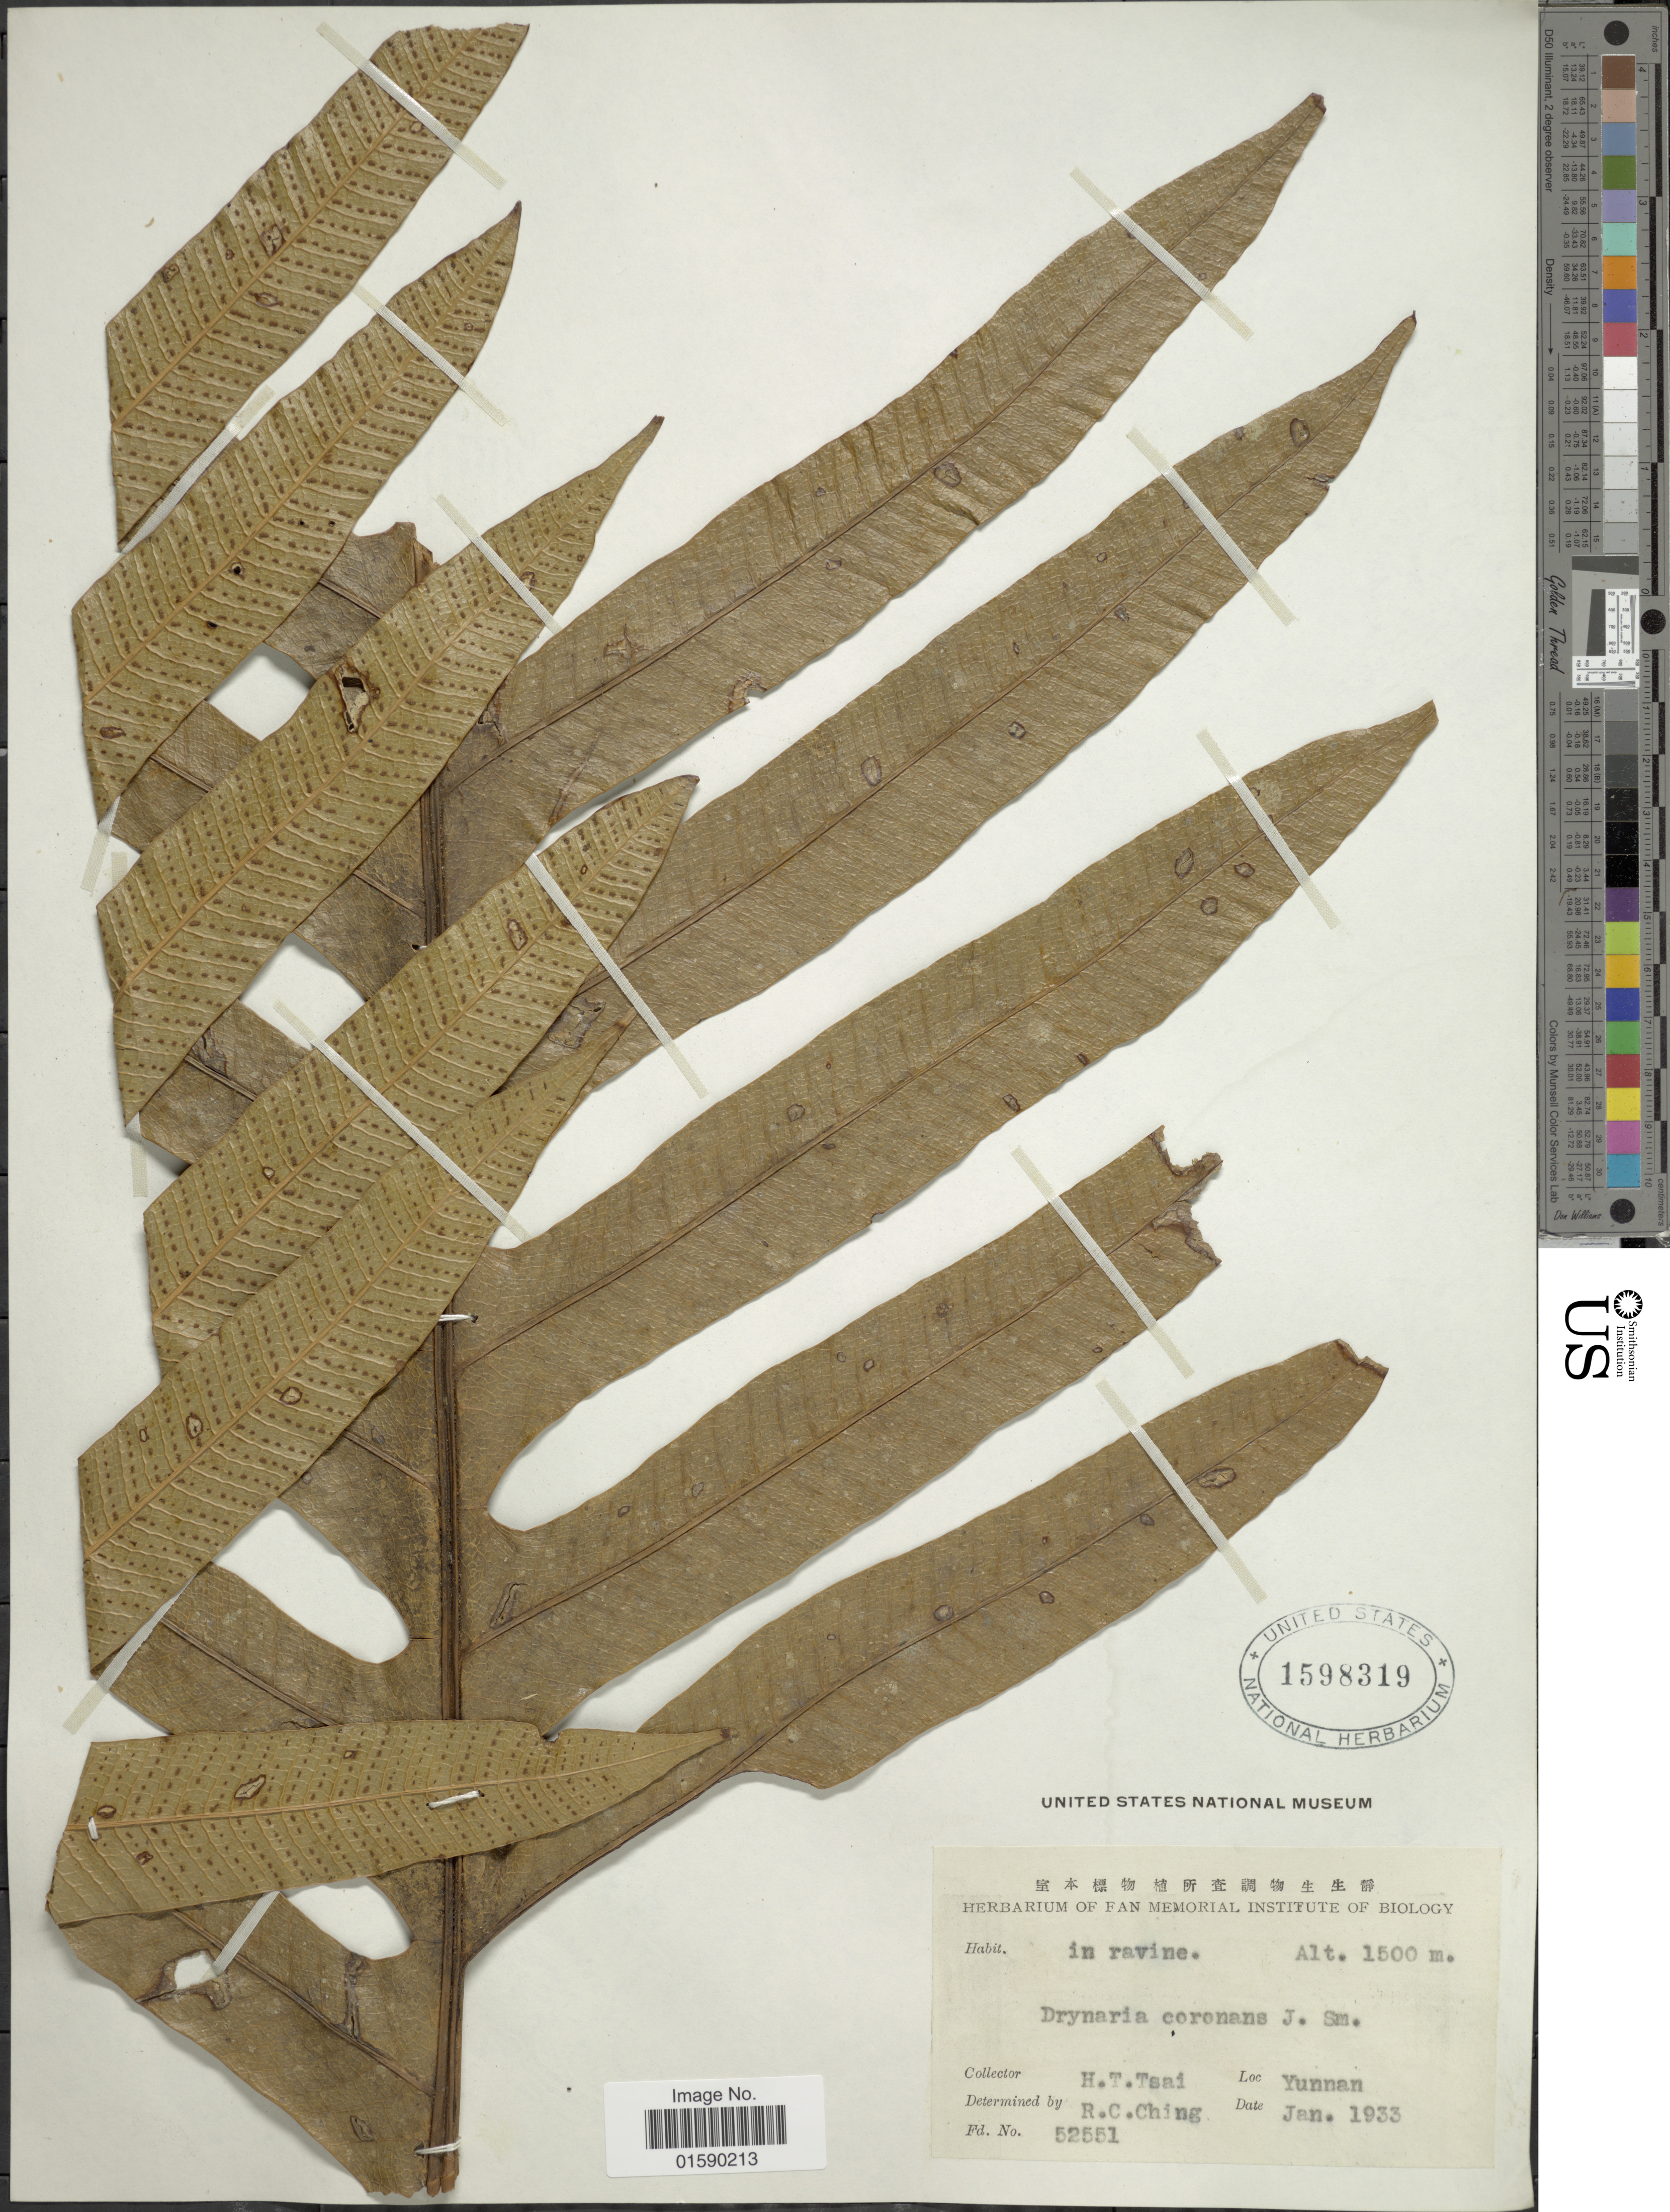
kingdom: Plantae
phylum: Tracheophyta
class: Polypodiopsida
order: Polypodiales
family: Polypodiaceae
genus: Aglaomorpha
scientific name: Aglaomorpha coronans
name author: (Wall. ex Mett.) Copel.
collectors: H. Tsai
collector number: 52551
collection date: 1933-01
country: China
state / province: Yunnan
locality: Yunnan.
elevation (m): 1500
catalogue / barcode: US 1598319